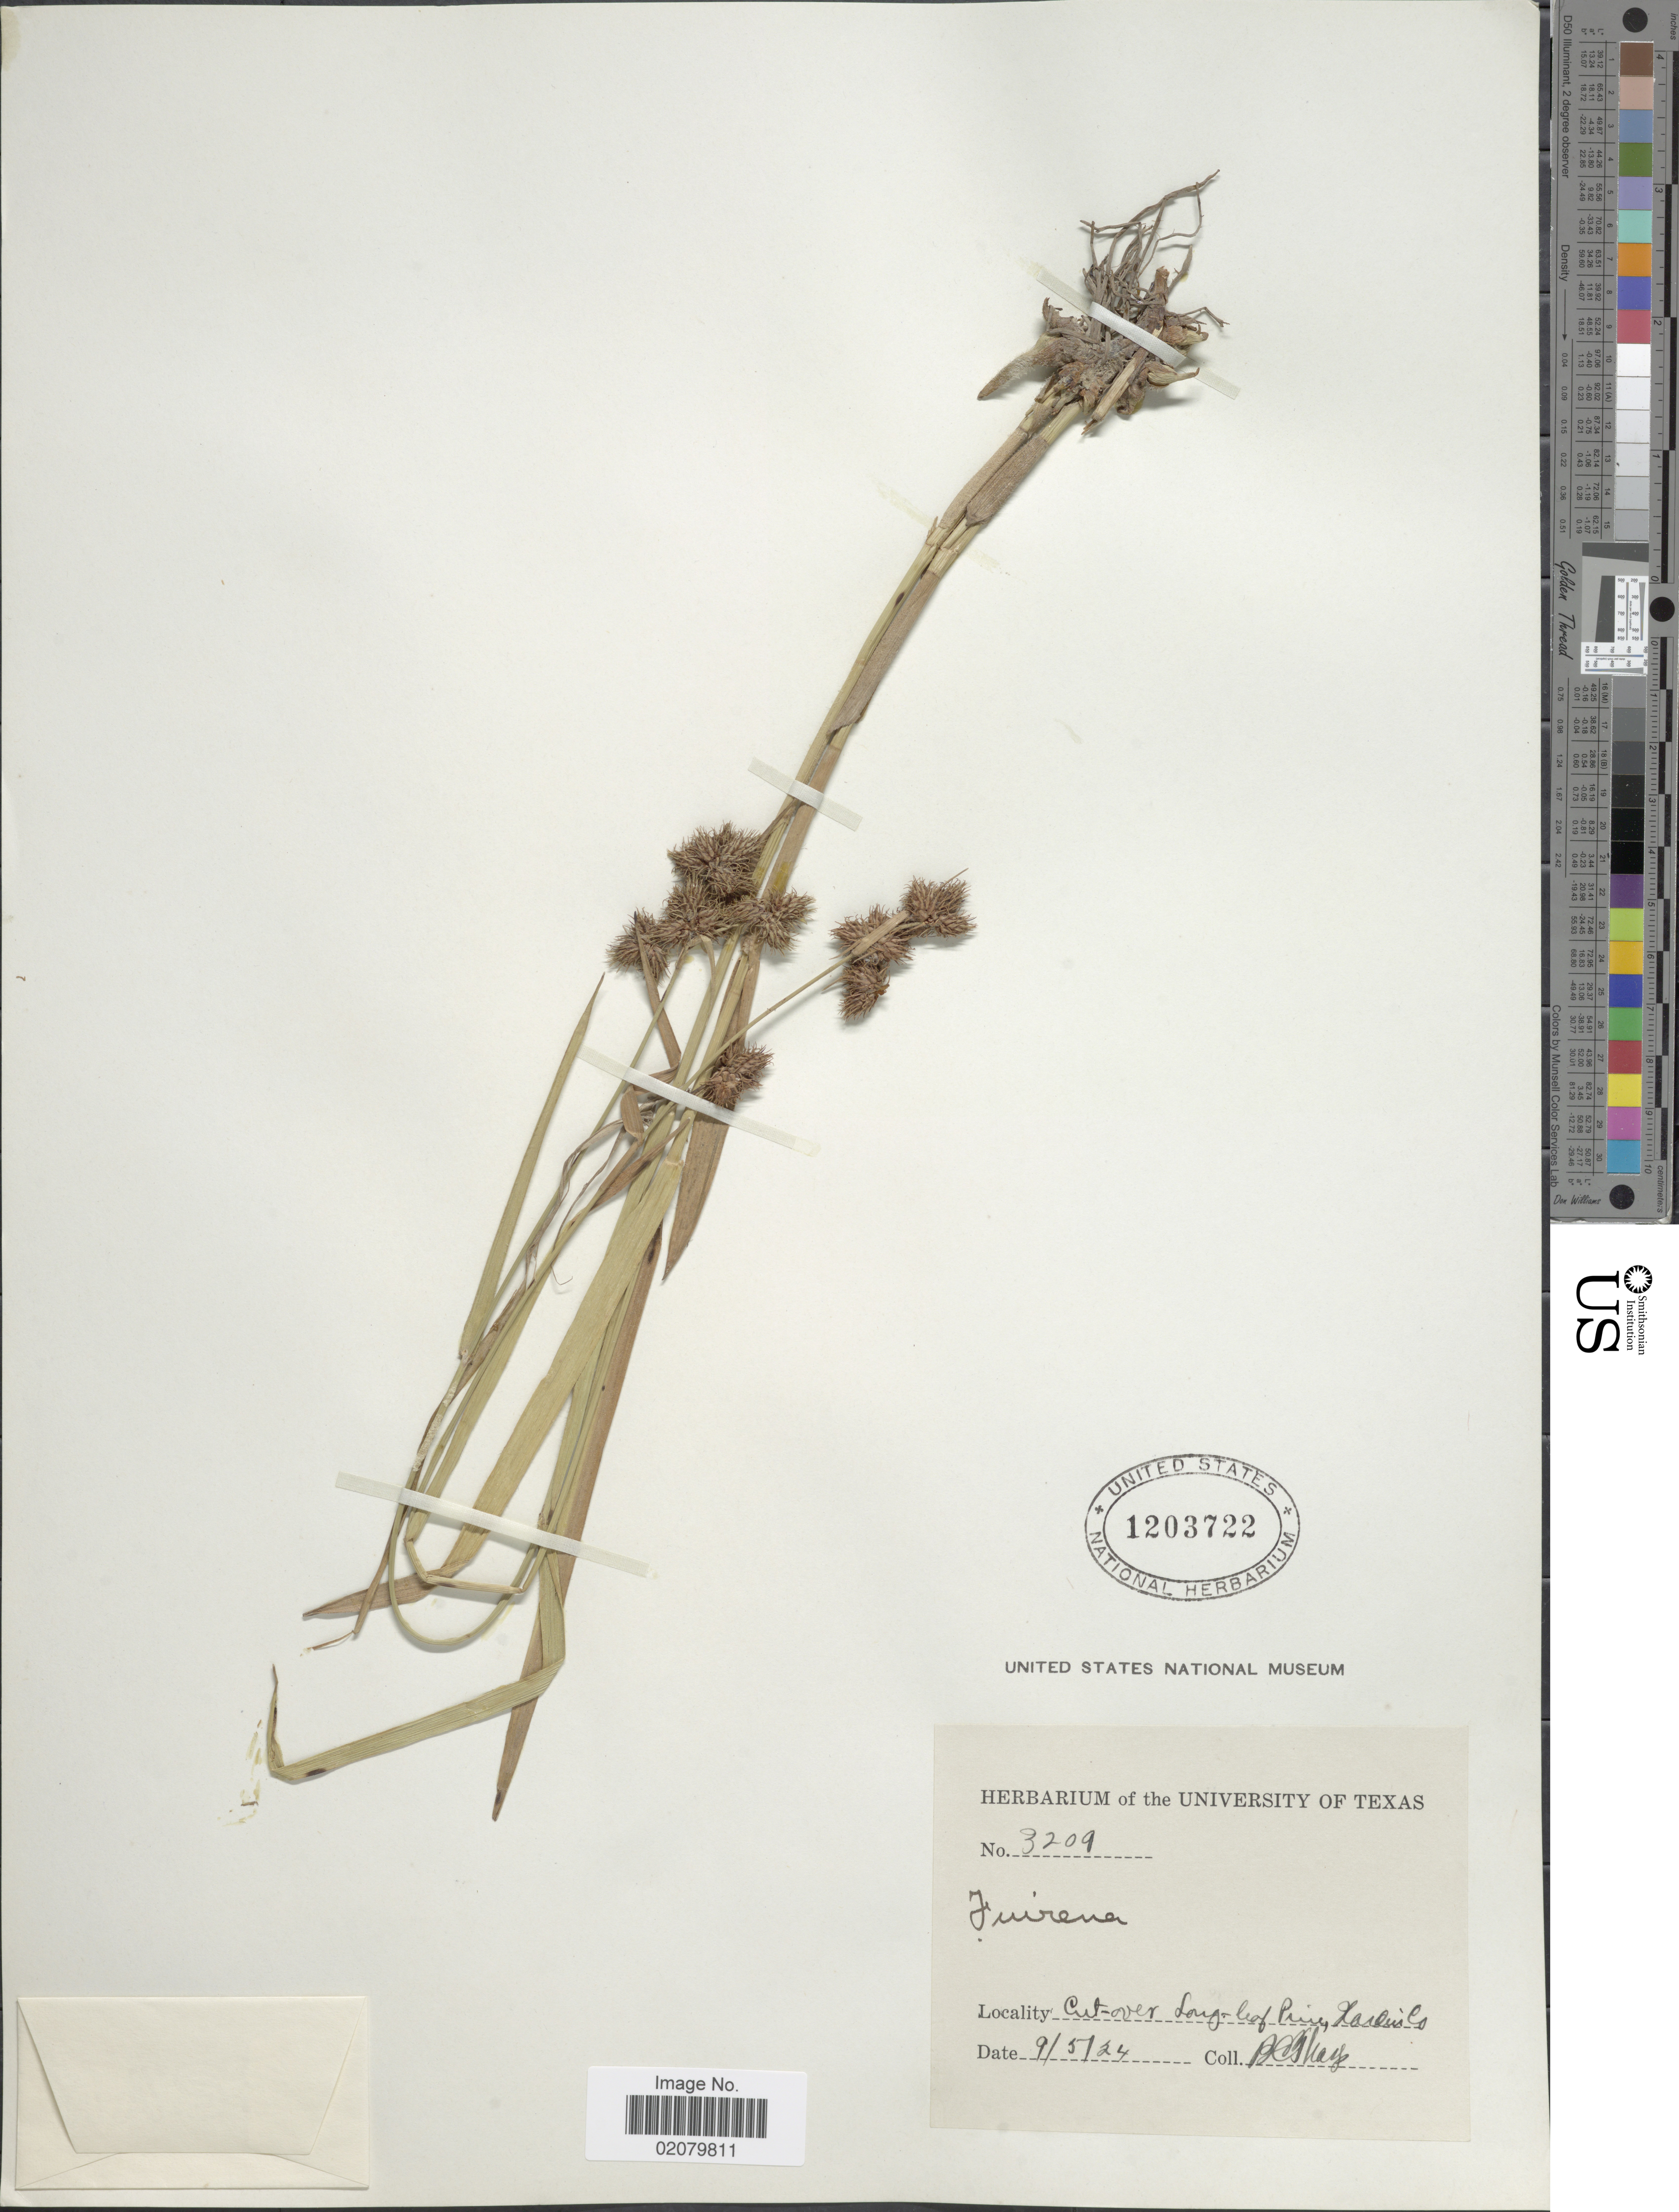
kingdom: Plantae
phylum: Tracheophyta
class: Liliopsida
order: Poales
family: Cyperaceae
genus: Fuirena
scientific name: Fuirena simplex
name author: Vahl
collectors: B. C. Tharp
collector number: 3209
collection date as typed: Transcribed d/m/y: 5/9/24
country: United States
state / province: Texas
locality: Harlin Co.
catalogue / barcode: US 1203722